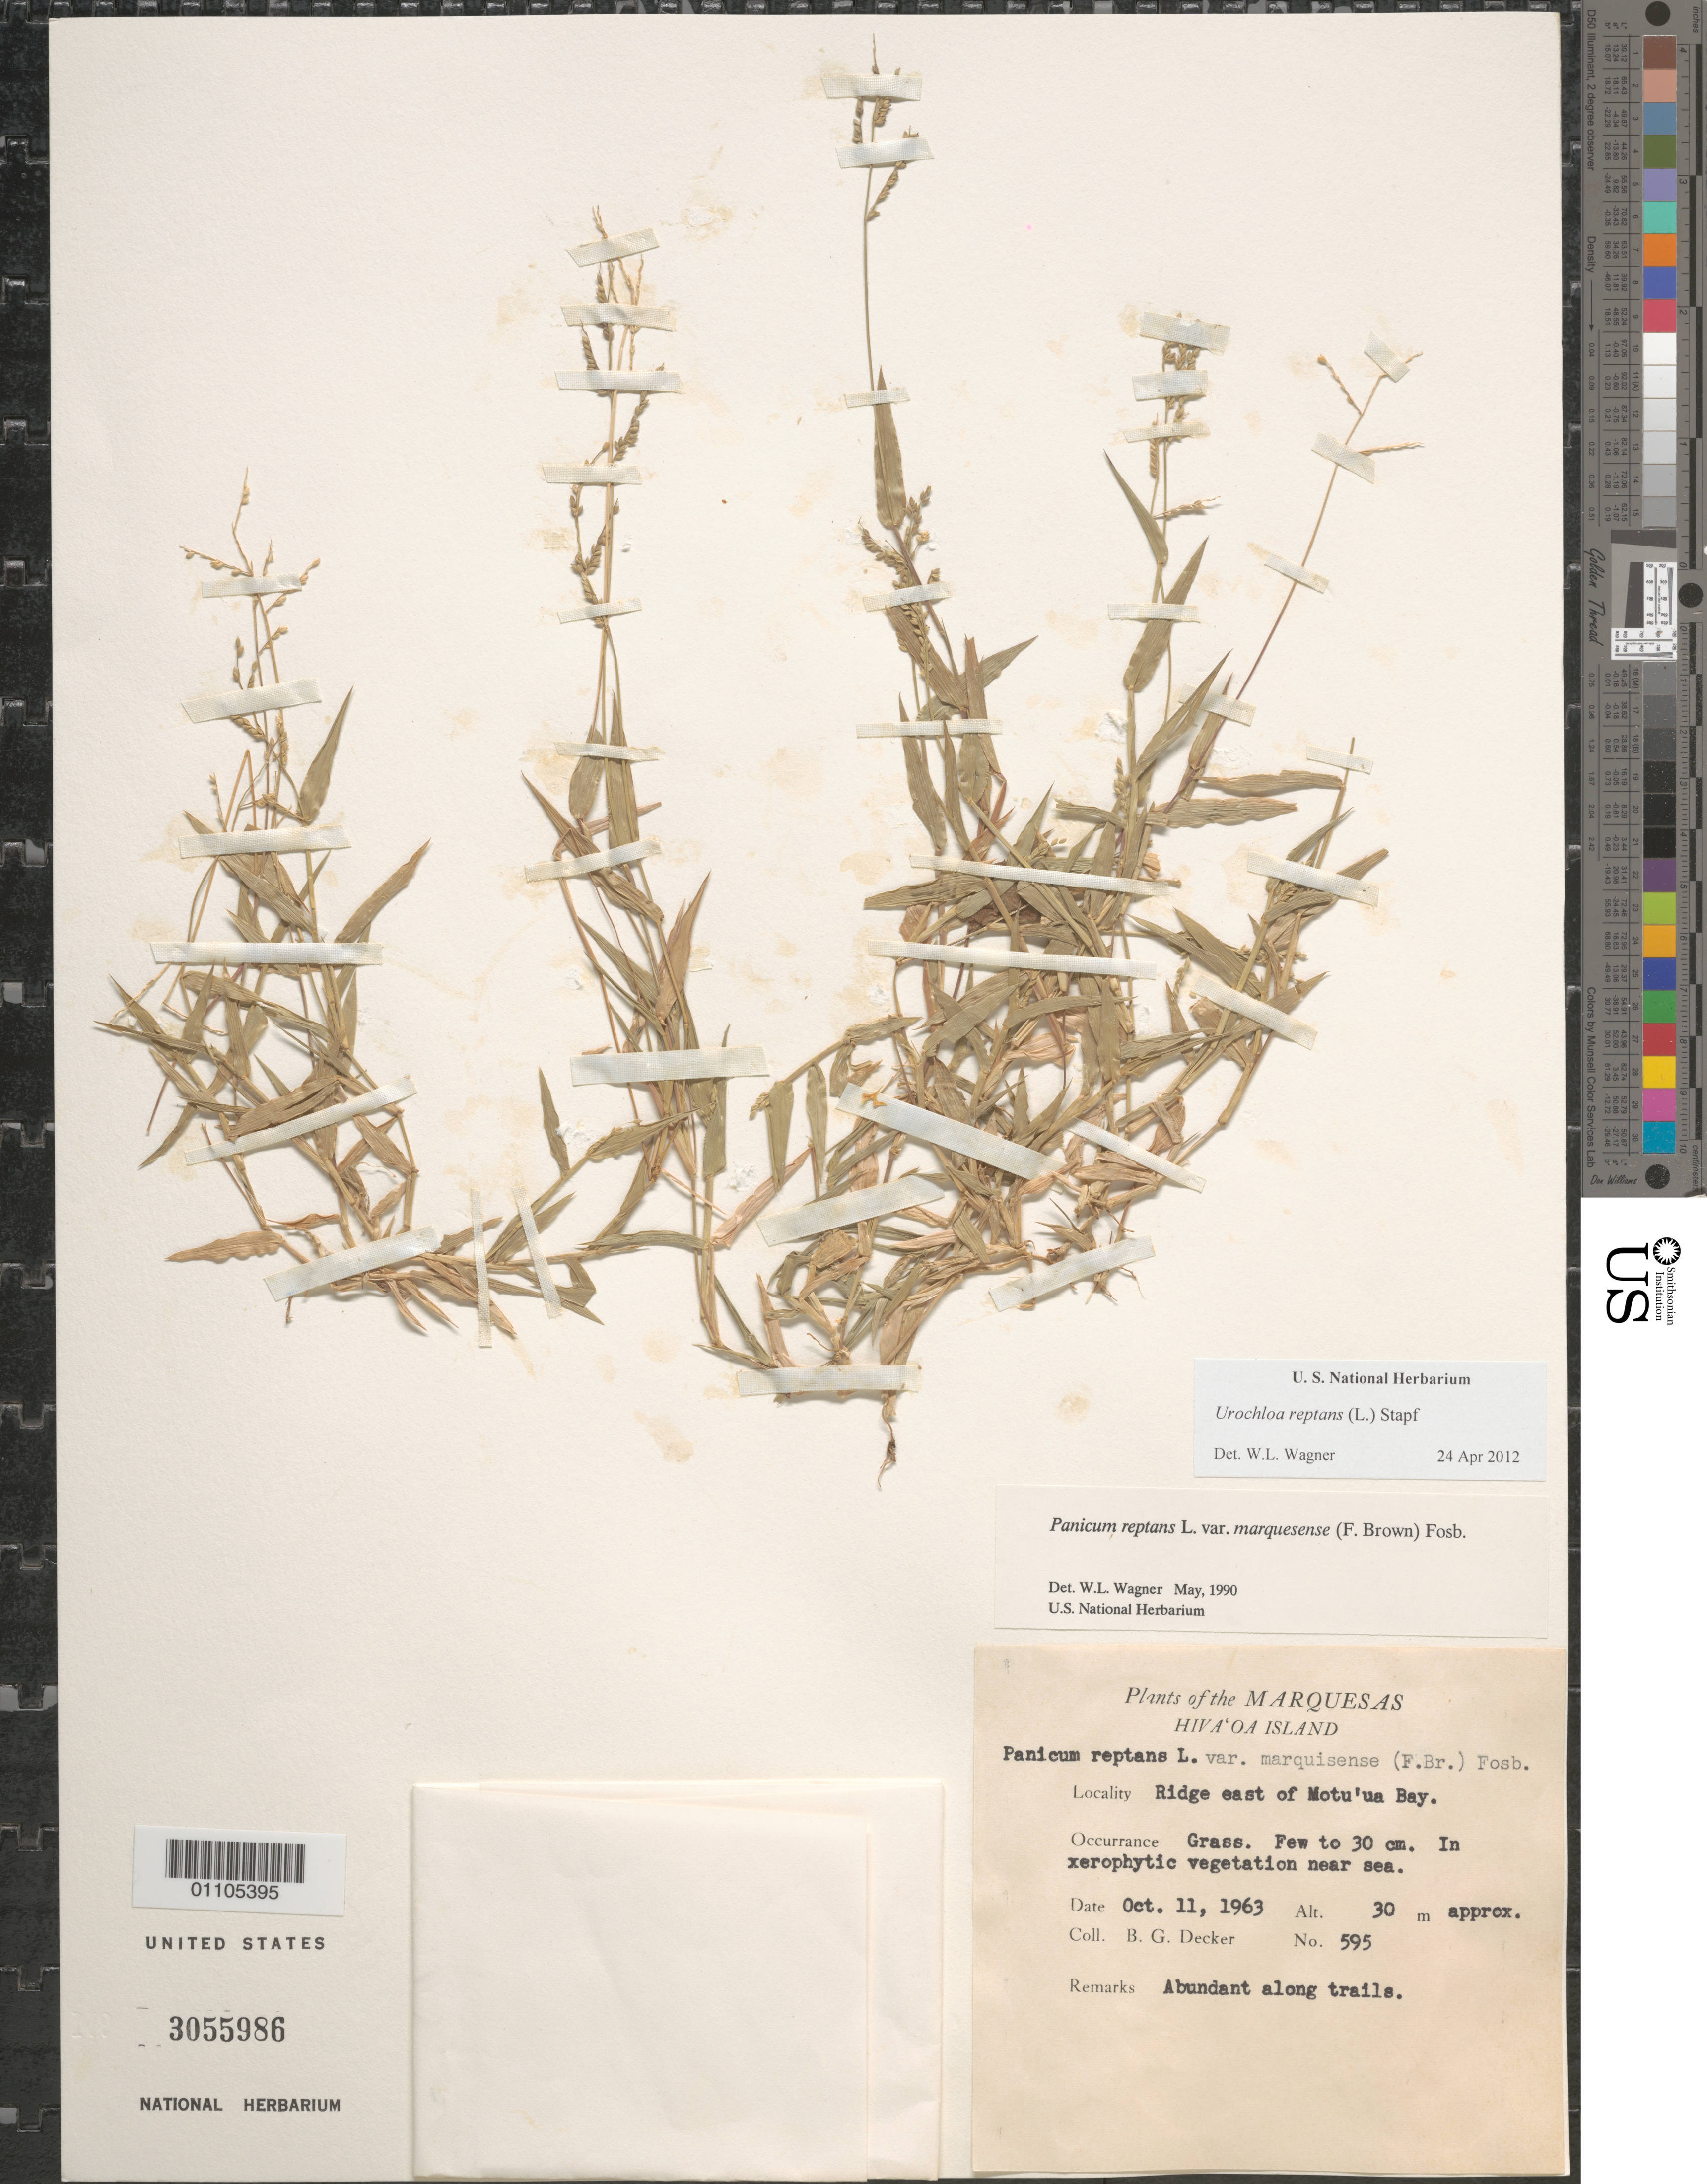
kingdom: Plantae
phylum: Tracheophyta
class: Liliopsida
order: Poales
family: Poaceae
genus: Urochloa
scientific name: Urochloa reptans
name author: (L.) Stapf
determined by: Wagner, W. L., (BOT), Smithsonian Institution - National Museum of Natural History (UNITED STATES)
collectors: B. G. Decker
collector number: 595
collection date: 1963-10-11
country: French Polynesia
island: Hiva Oa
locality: ridge E of Motu'ua Bay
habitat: In xerophytic vegetation near the sea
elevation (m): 30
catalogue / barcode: US 3055986